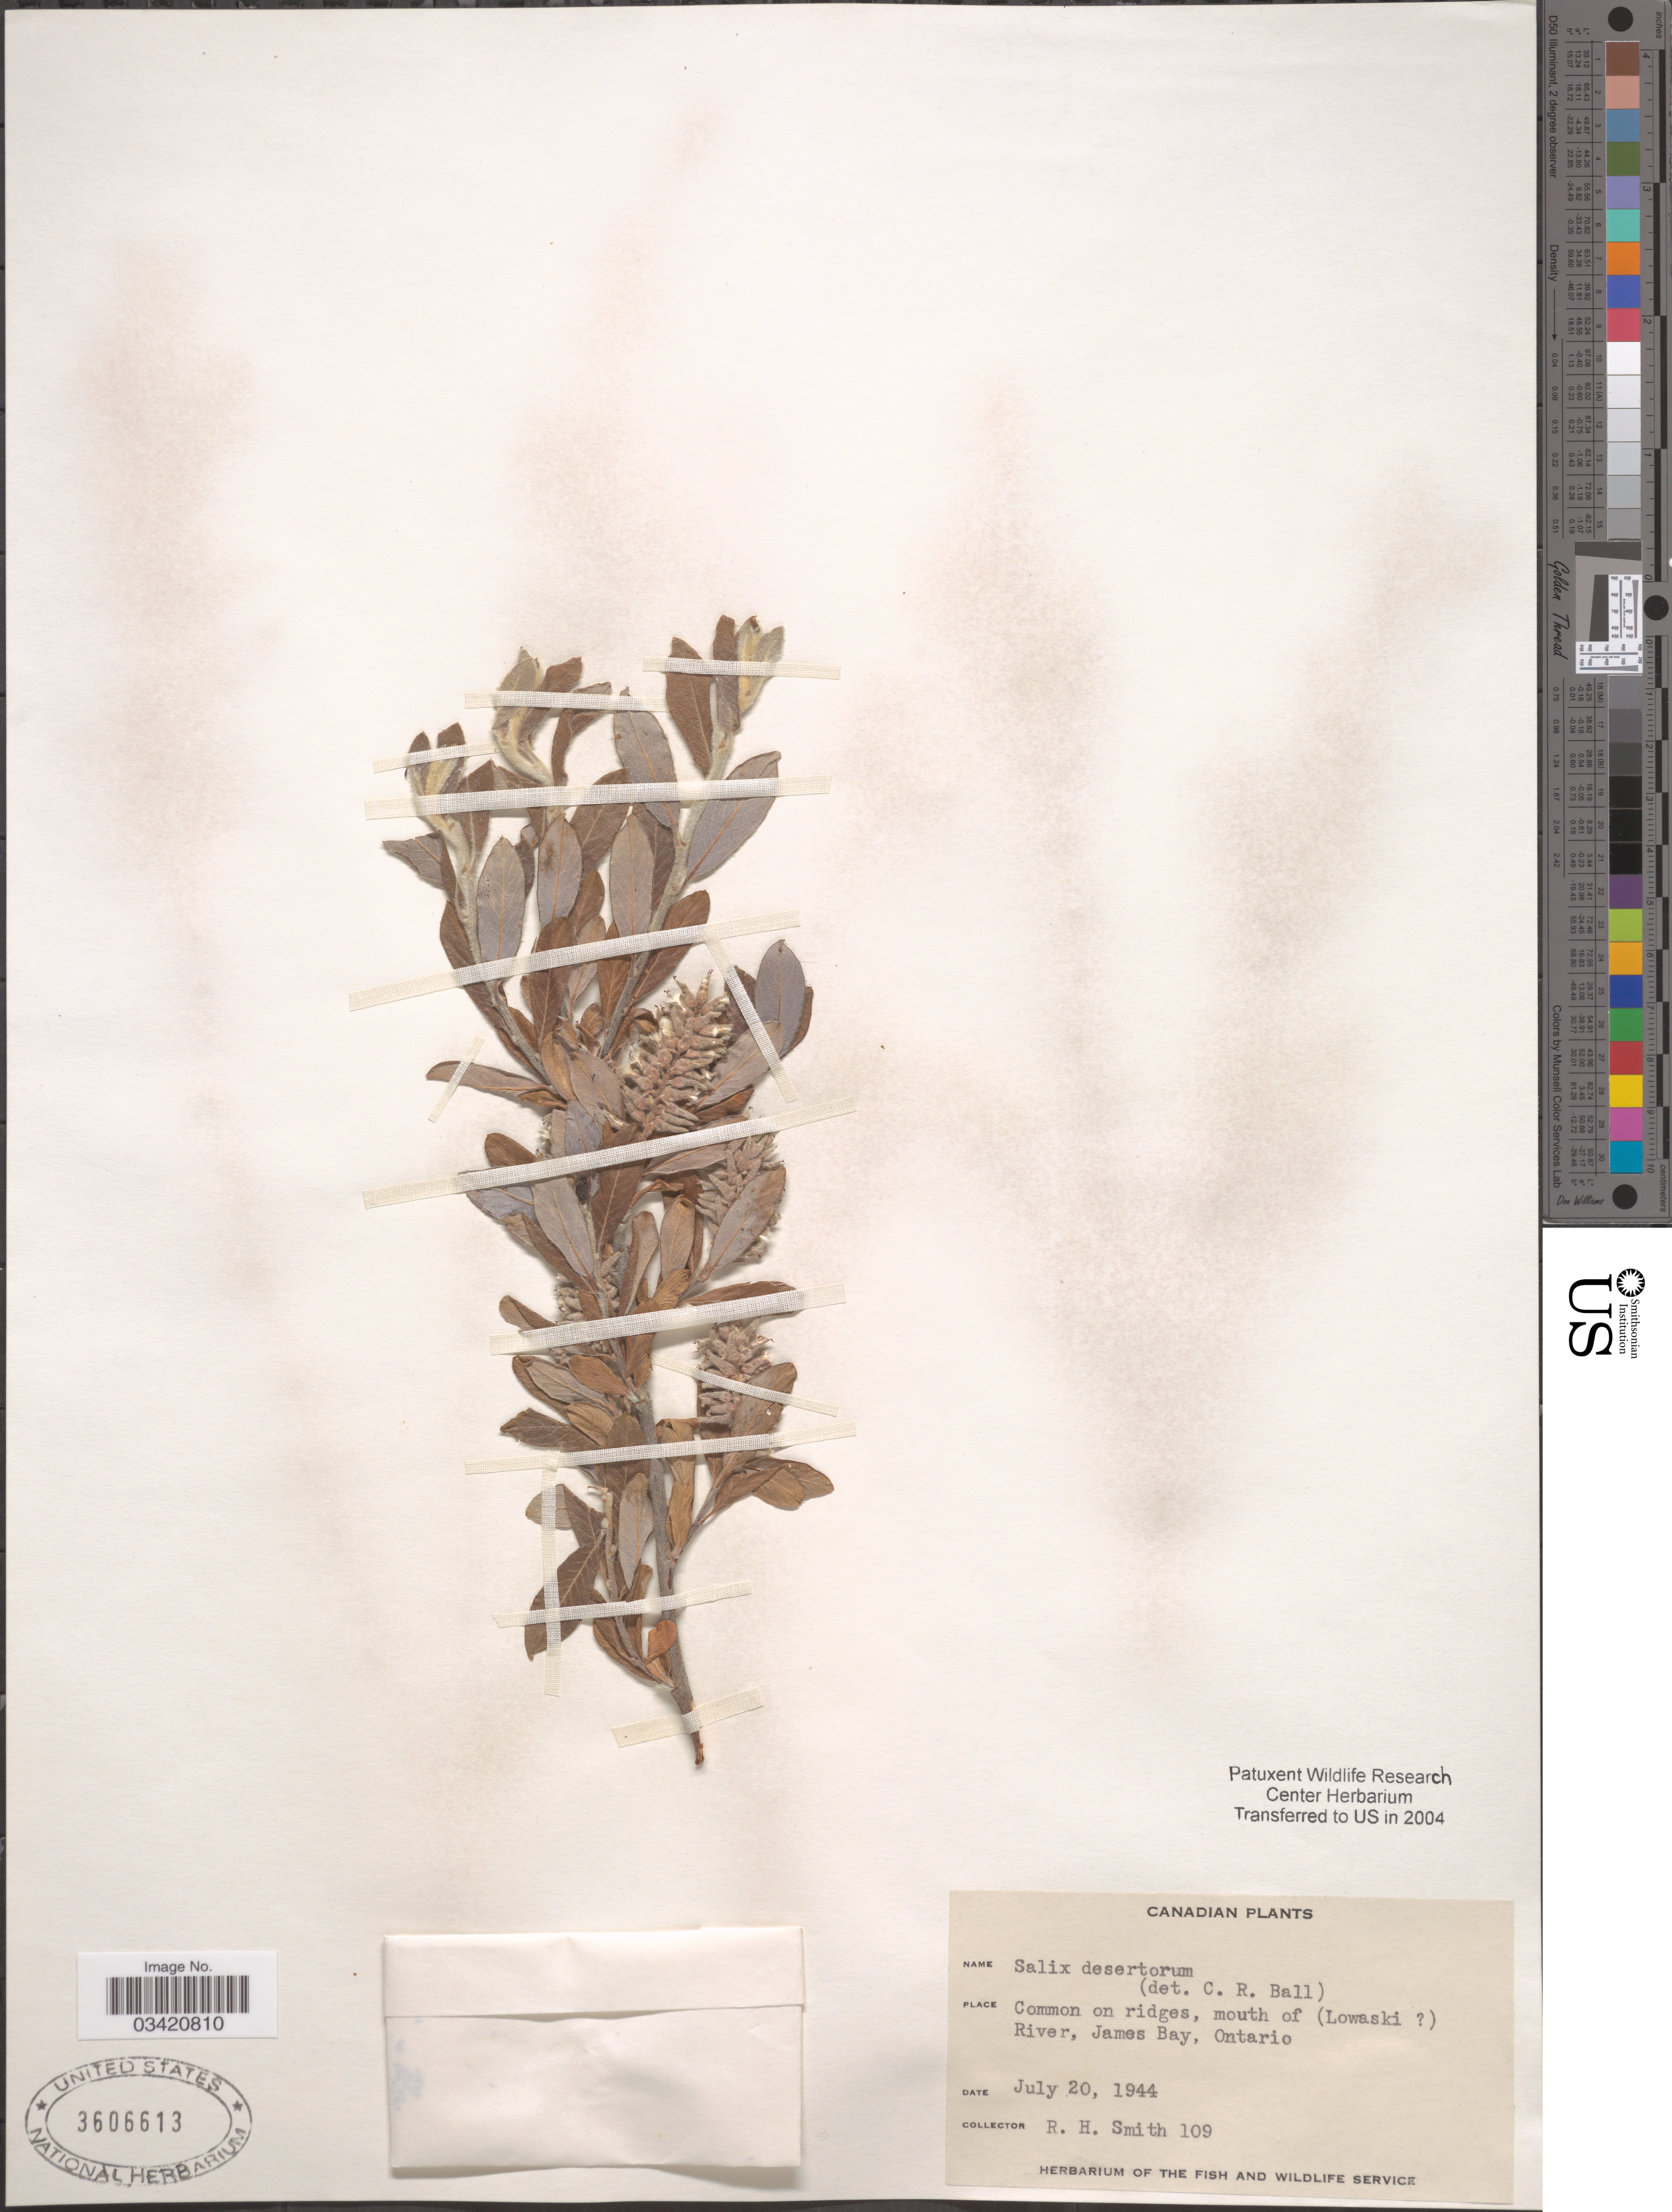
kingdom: Plantae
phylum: Tracheophyta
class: Magnoliopsida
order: Malpighiales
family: Salicaceae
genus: Salix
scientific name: Salix glauca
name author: L.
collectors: R. H. Smith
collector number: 109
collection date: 1944-07-20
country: Canada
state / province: Ontario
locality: Common on ridges, mouth of (Lowaski [unsure placement]) River, James Bay.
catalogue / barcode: US 3606613